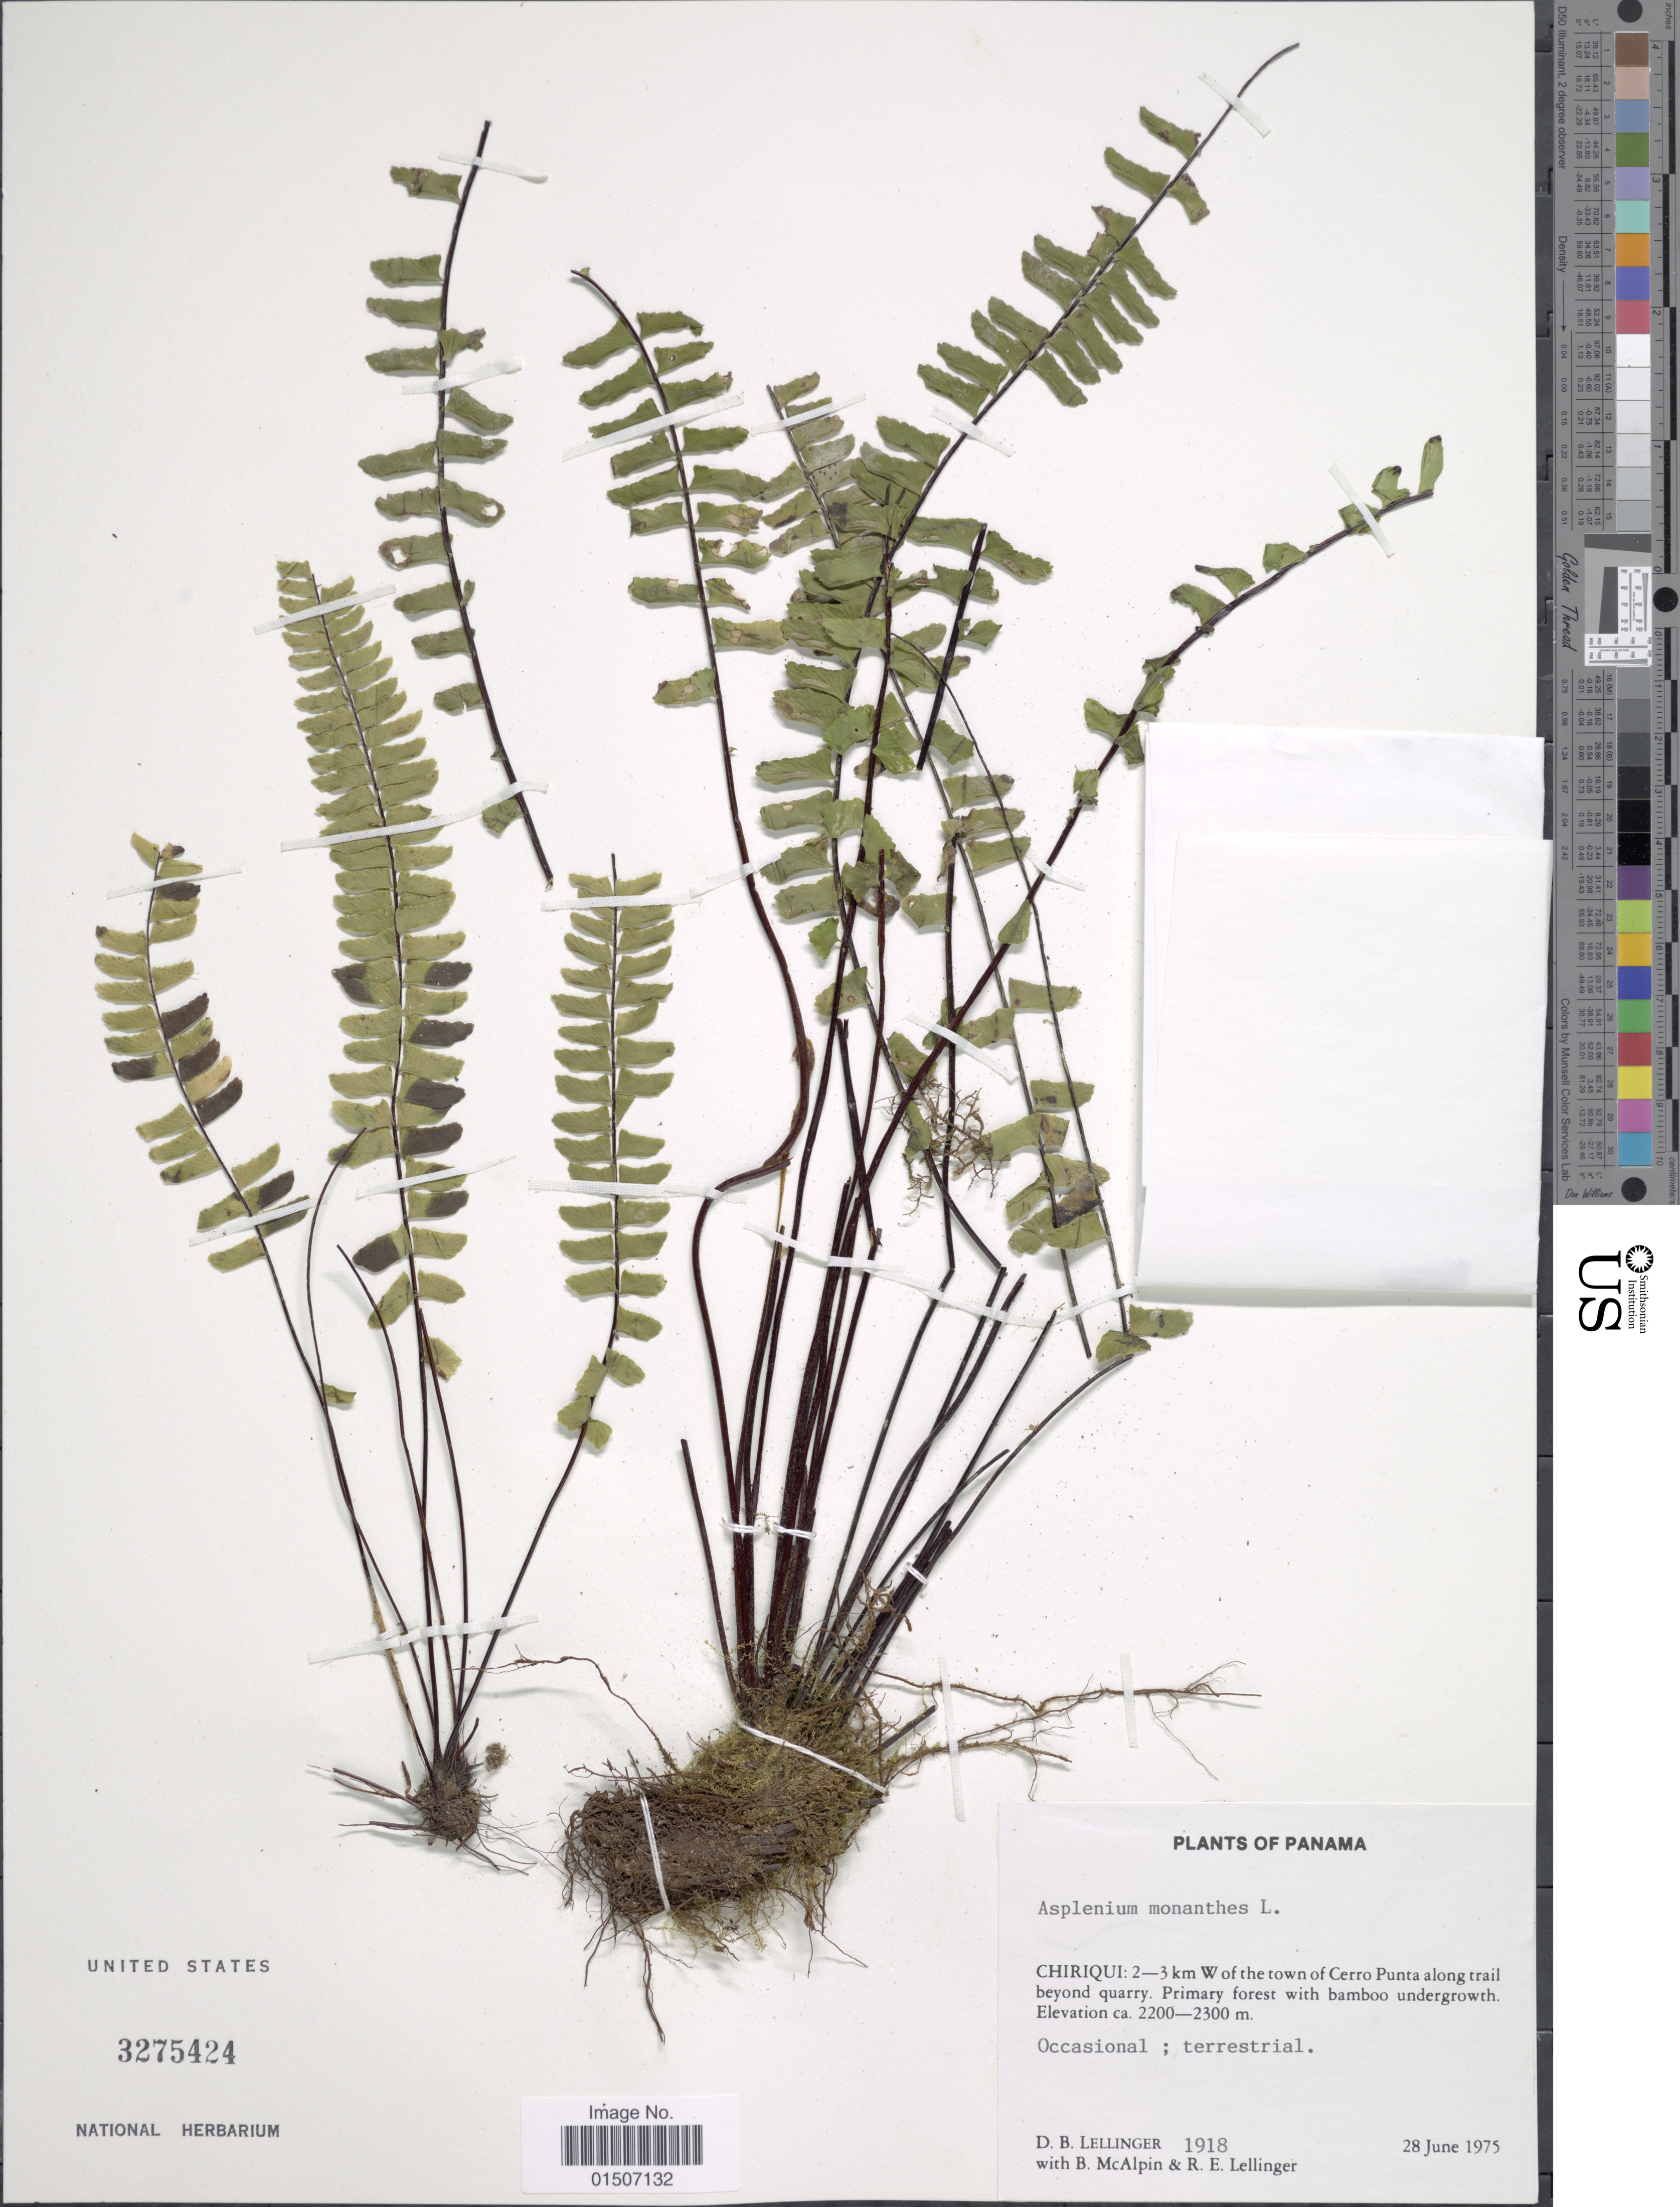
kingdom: Plantae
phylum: Tracheophyta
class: Polypodiopsida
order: Polypodiales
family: Aspleniaceae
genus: Asplenium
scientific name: Asplenium monanthes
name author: L.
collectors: D. B. Lellinger, B. McAlpin & R. E. Lellinger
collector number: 1918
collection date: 1975-06-28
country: Panama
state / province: Chiriqui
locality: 2-3 km W of the town of Cerro Punta along trail beyond quarry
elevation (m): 2200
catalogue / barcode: US 3275424